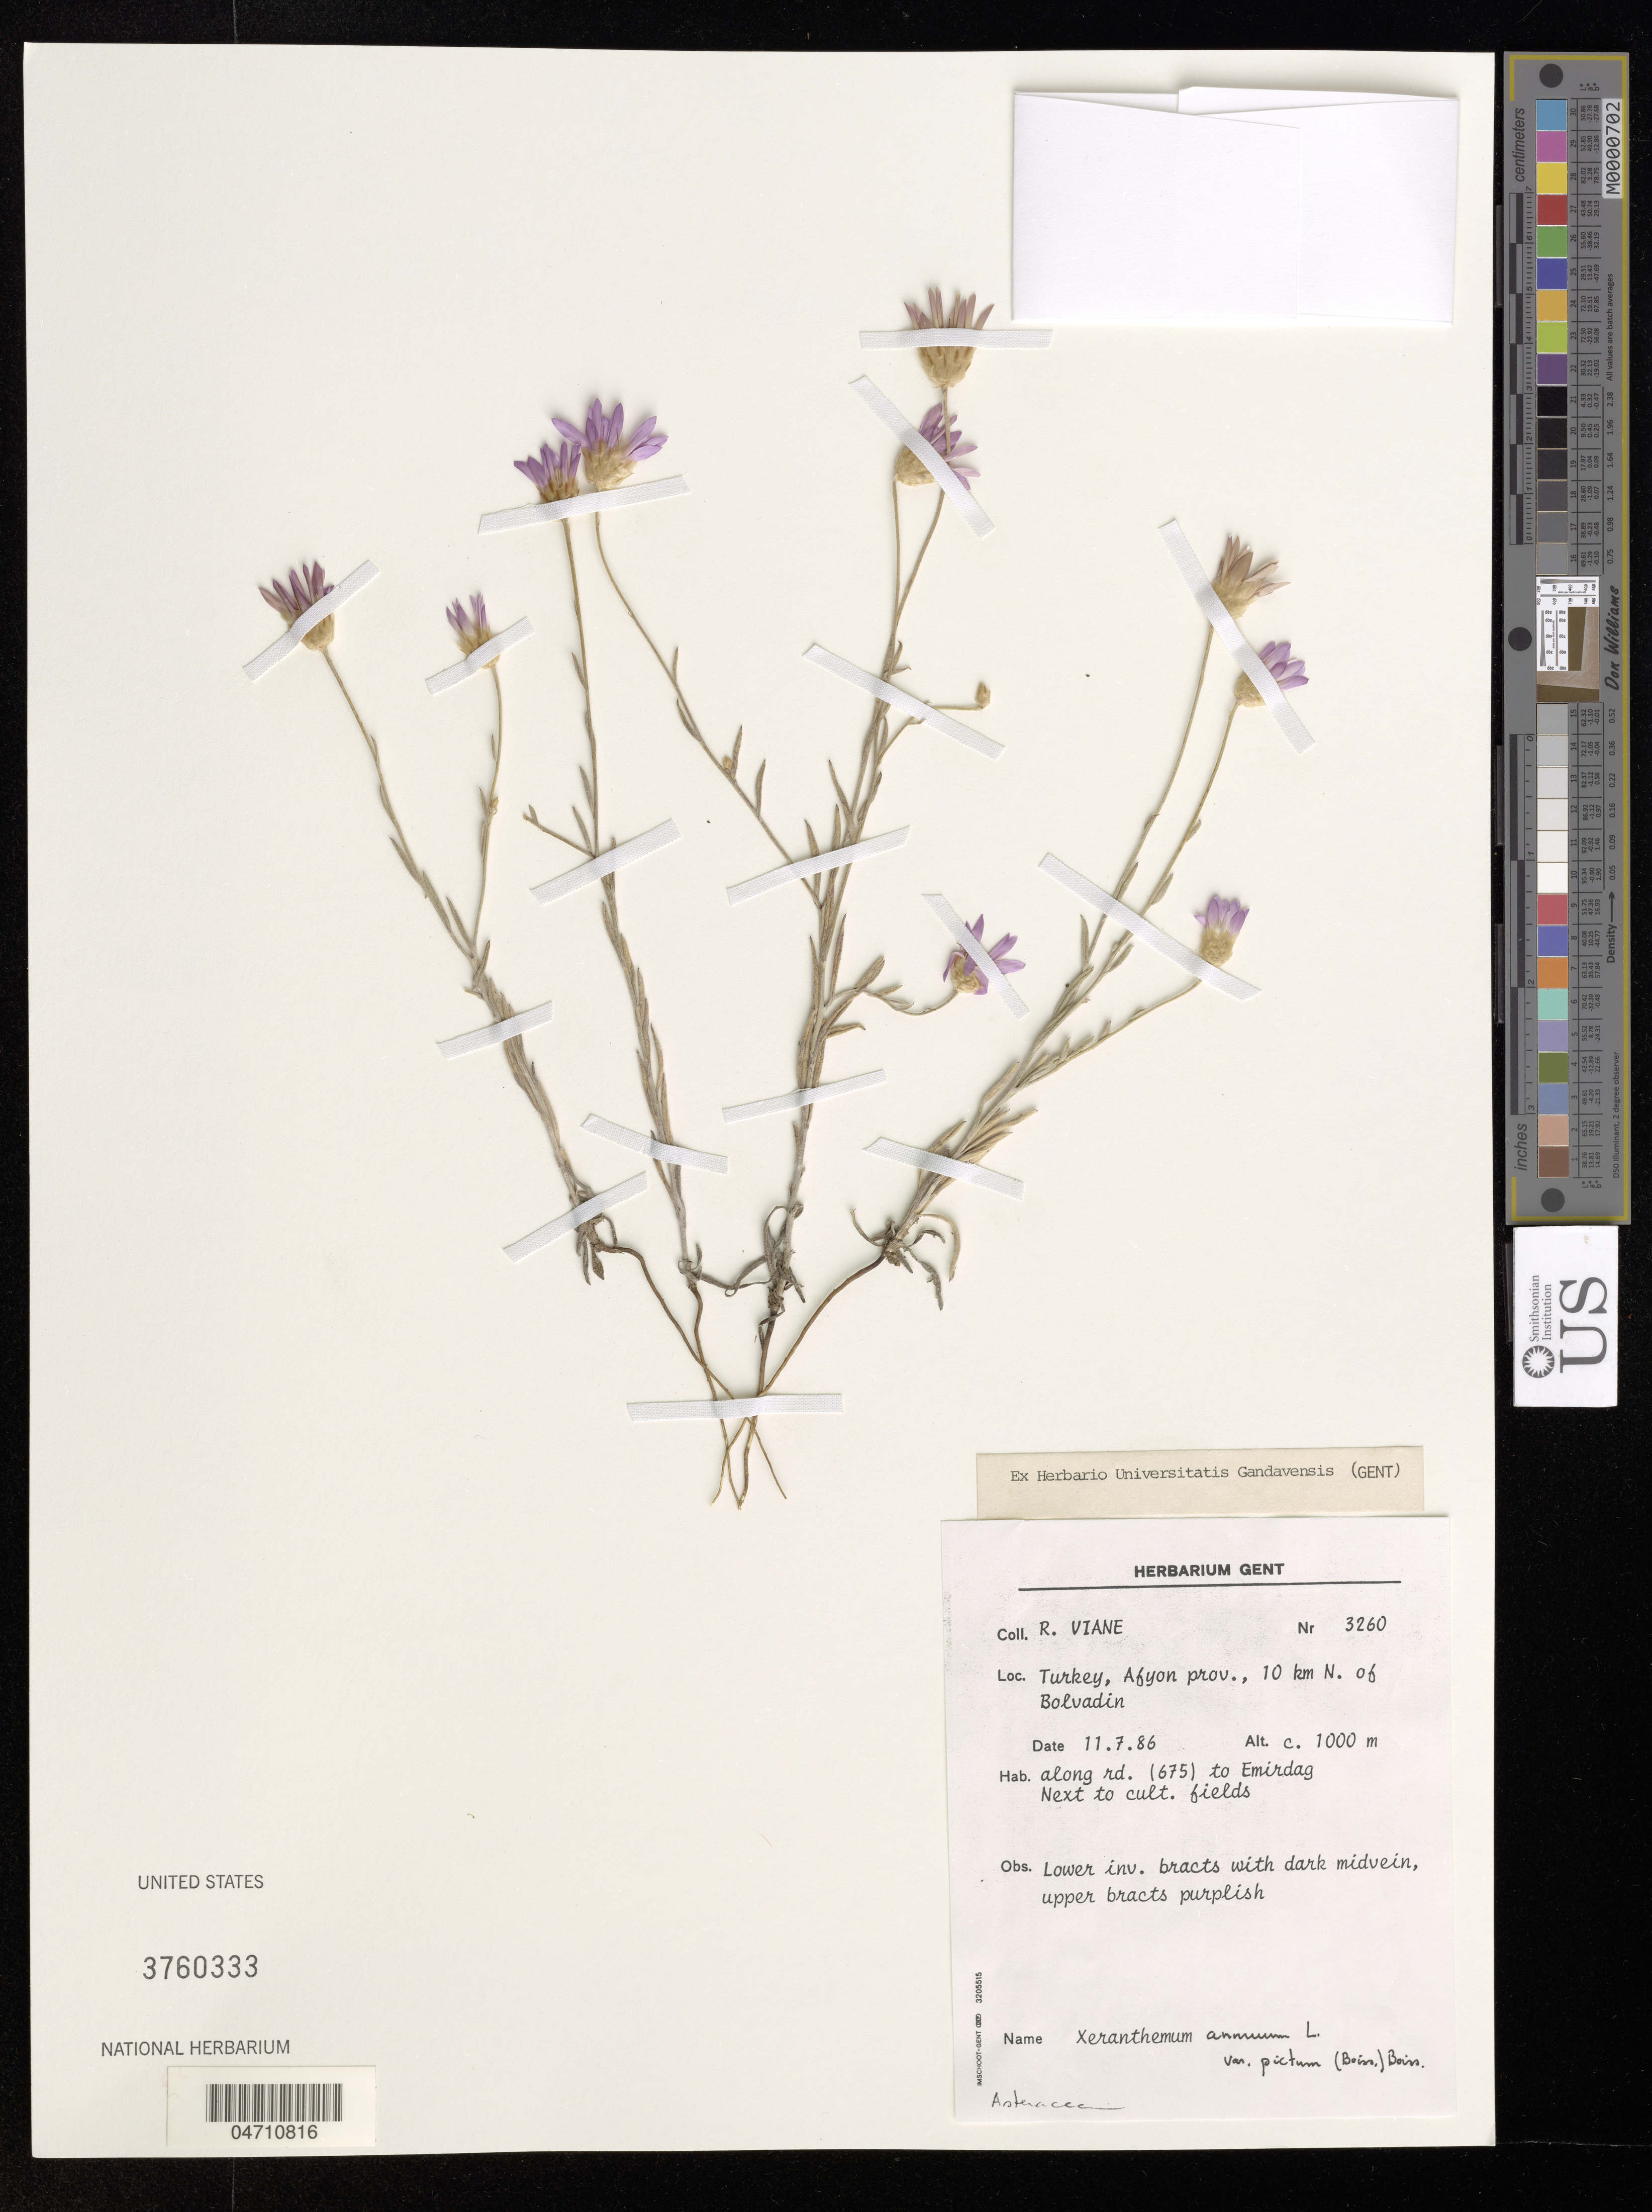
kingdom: Plantae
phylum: Tracheophyta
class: Magnoliopsida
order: Asterales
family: Asteraceae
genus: Xeranthemum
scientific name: Xeranthemum annuum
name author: L.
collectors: R. Viane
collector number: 3260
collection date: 1986-07-11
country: Turkey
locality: Afyon prov., 10 km N. of Bolvadin.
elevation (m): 1000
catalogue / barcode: US 3760333